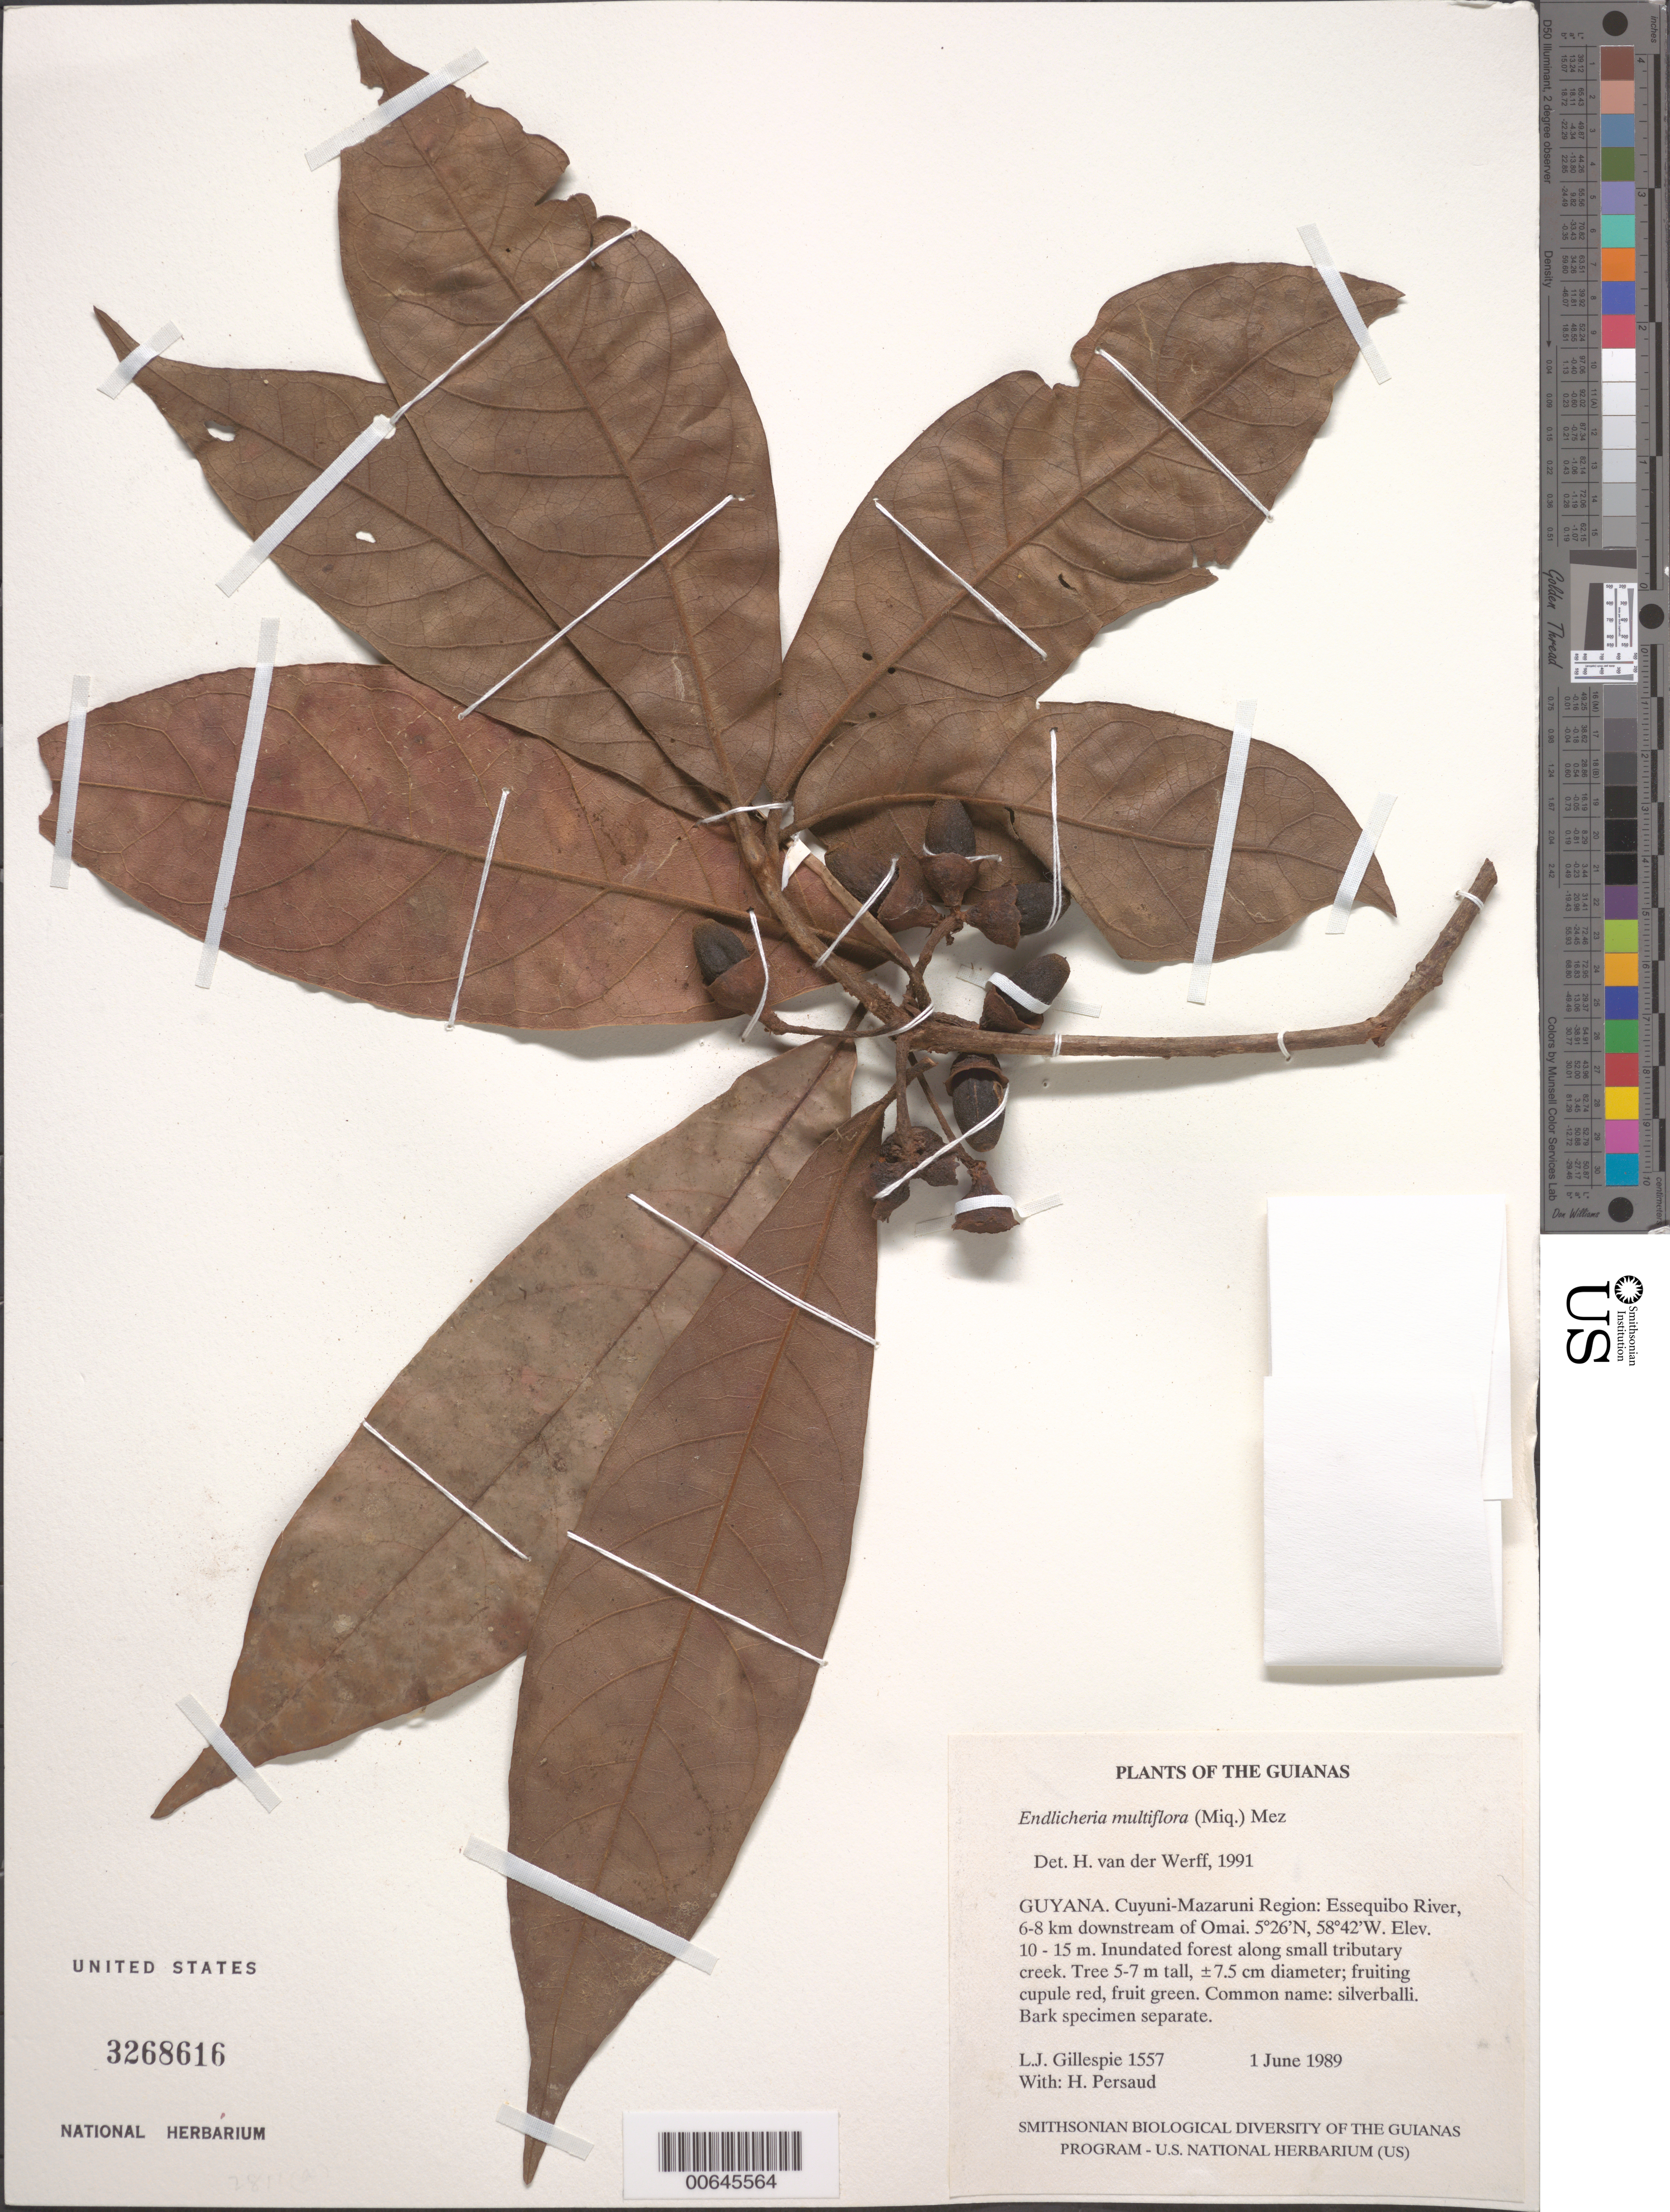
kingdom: Plantae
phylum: Tracheophyta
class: Magnoliopsida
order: Laurales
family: Lauraceae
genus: Endlicheria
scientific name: Endlicheria mulitflora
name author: (Micx.) Mez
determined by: van der Werff, H., (MO), Missouri Botanical Garden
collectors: L. J. Gillespie & H. Persaud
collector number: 1557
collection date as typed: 1 June 1989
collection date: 1989-06-01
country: Guyana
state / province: Cuyuni-Mazaruni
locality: Essequibo River, 6-8 km downstream of Omai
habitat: Inundated forest along small tributary creek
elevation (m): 10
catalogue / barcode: US 3268616